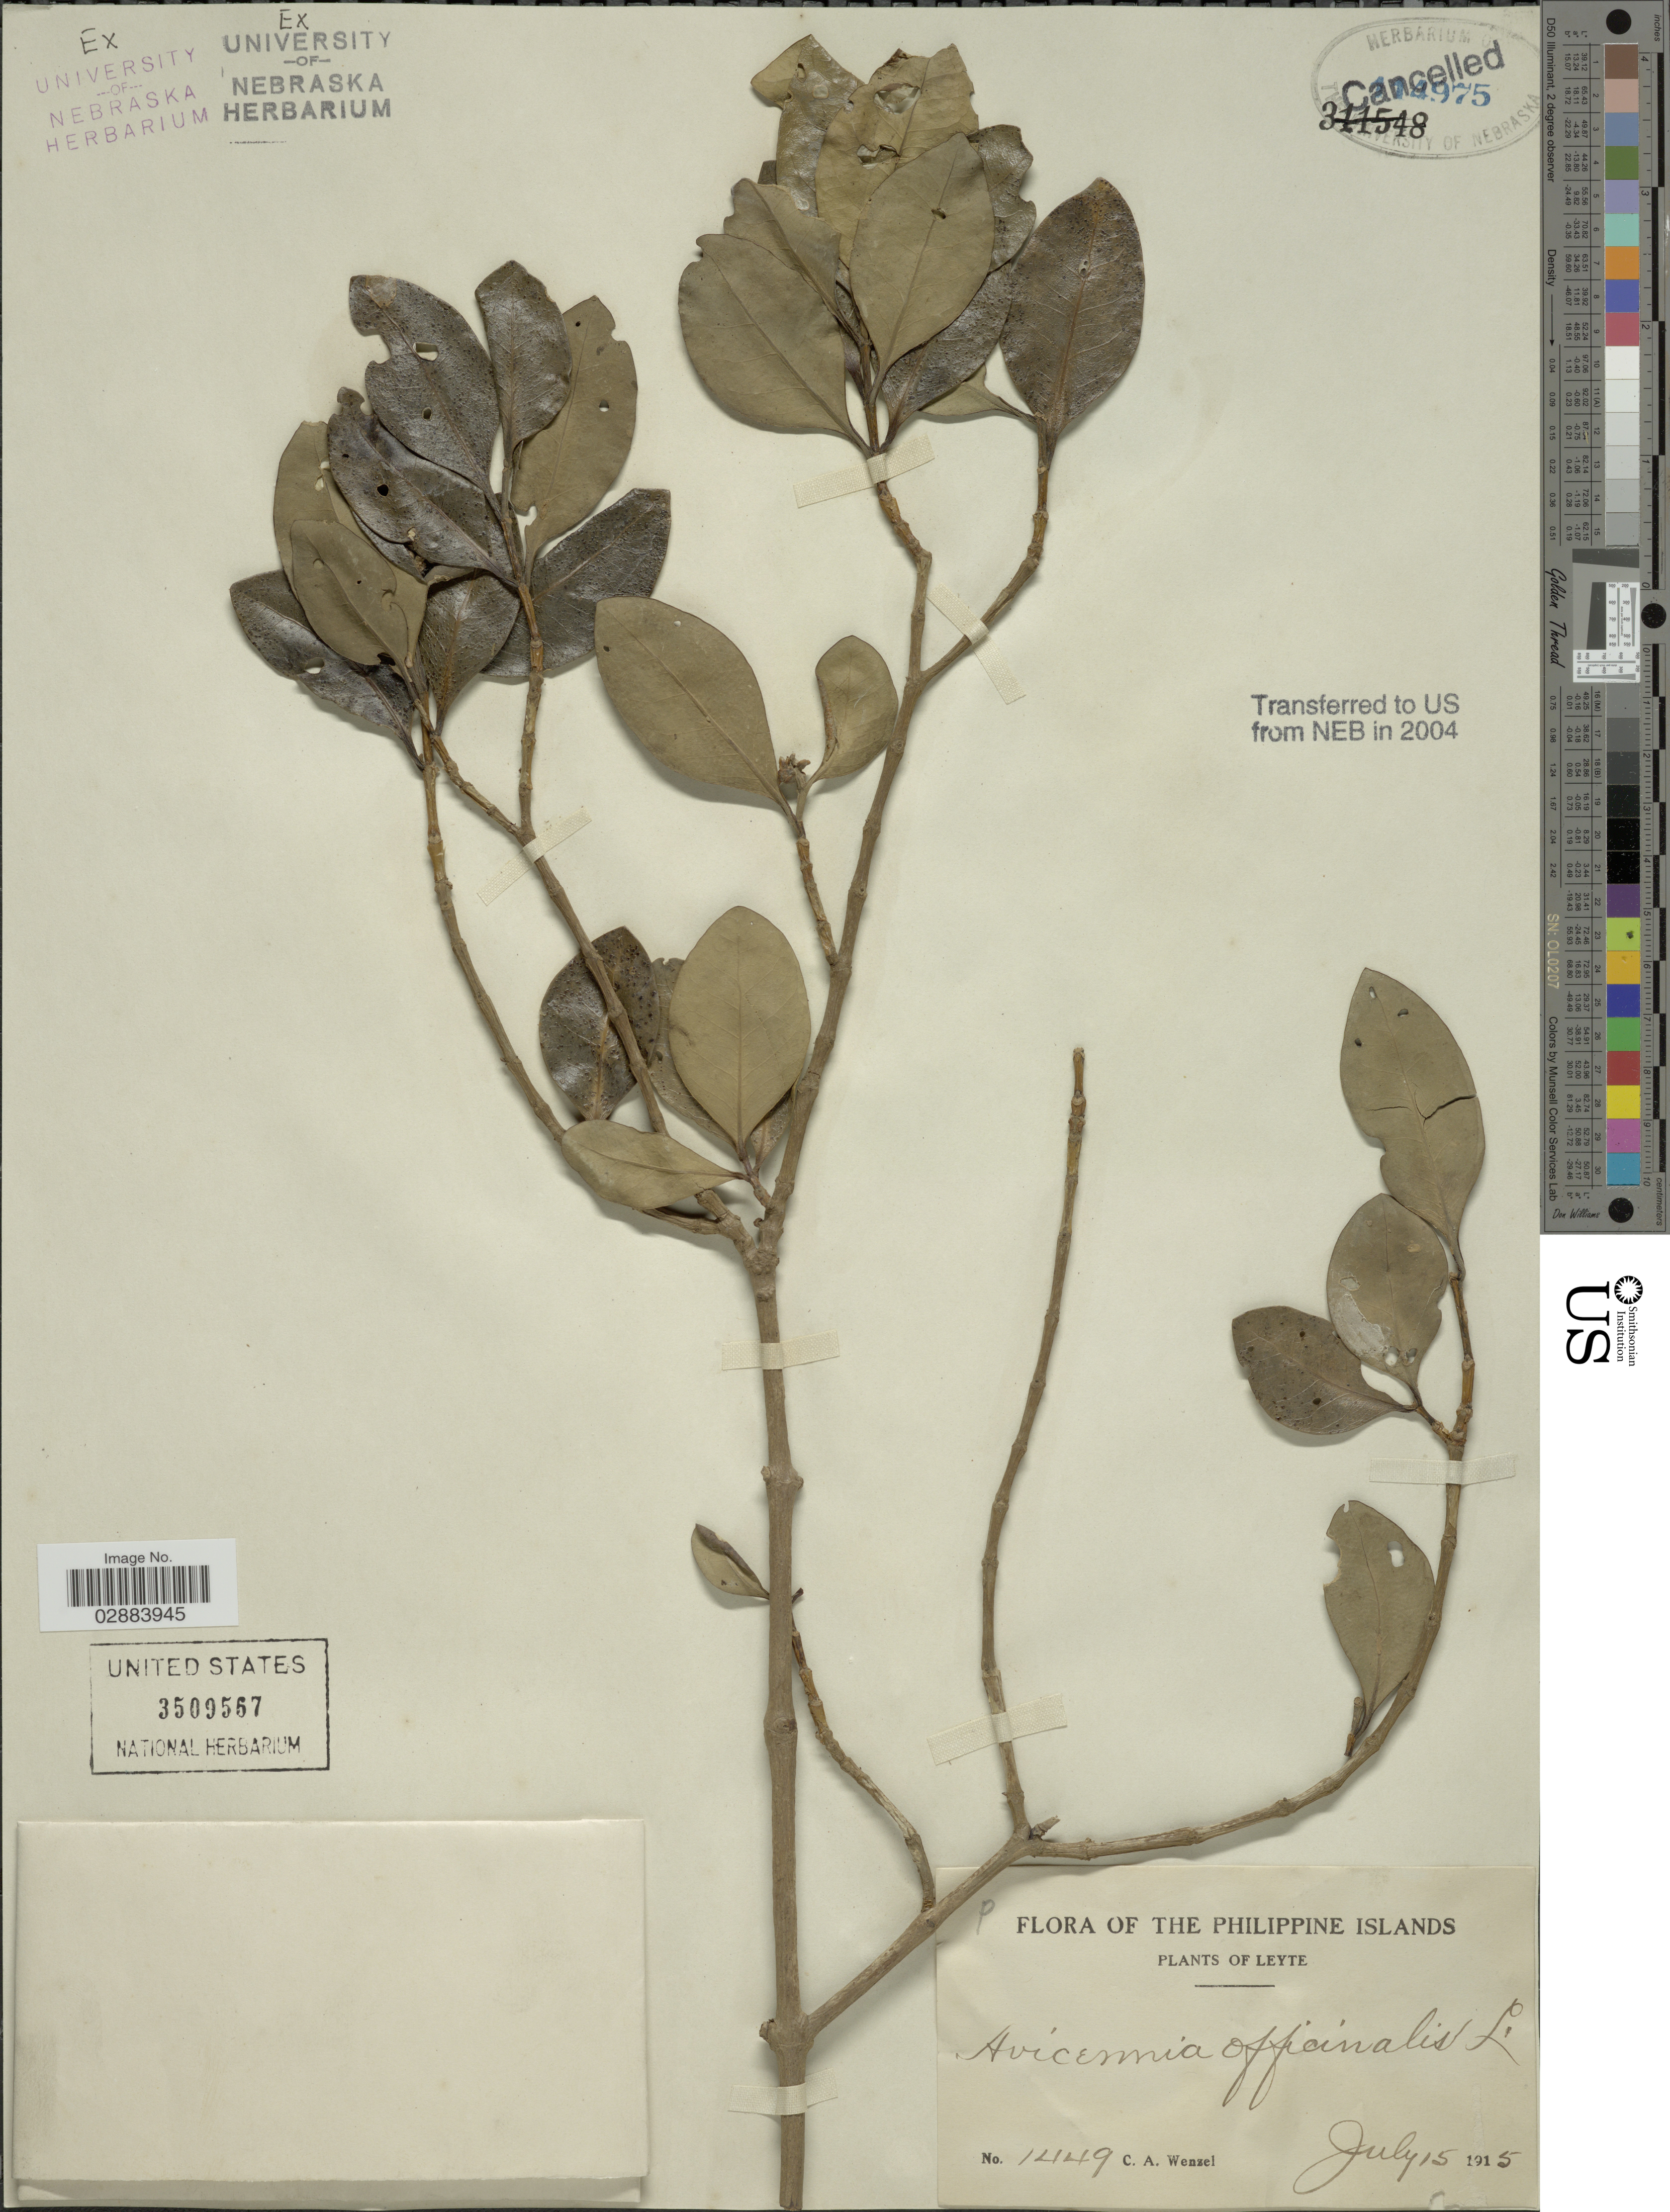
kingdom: Plantae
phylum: Tracheophyta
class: Magnoliopsida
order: Lamiales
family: Acanthaceae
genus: Avicennia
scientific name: Avicennia officinalis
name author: L.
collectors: C. Wenzel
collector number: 1449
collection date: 1915-07-15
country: Philippines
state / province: Eastern Visayas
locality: Leyte.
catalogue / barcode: US 3509567